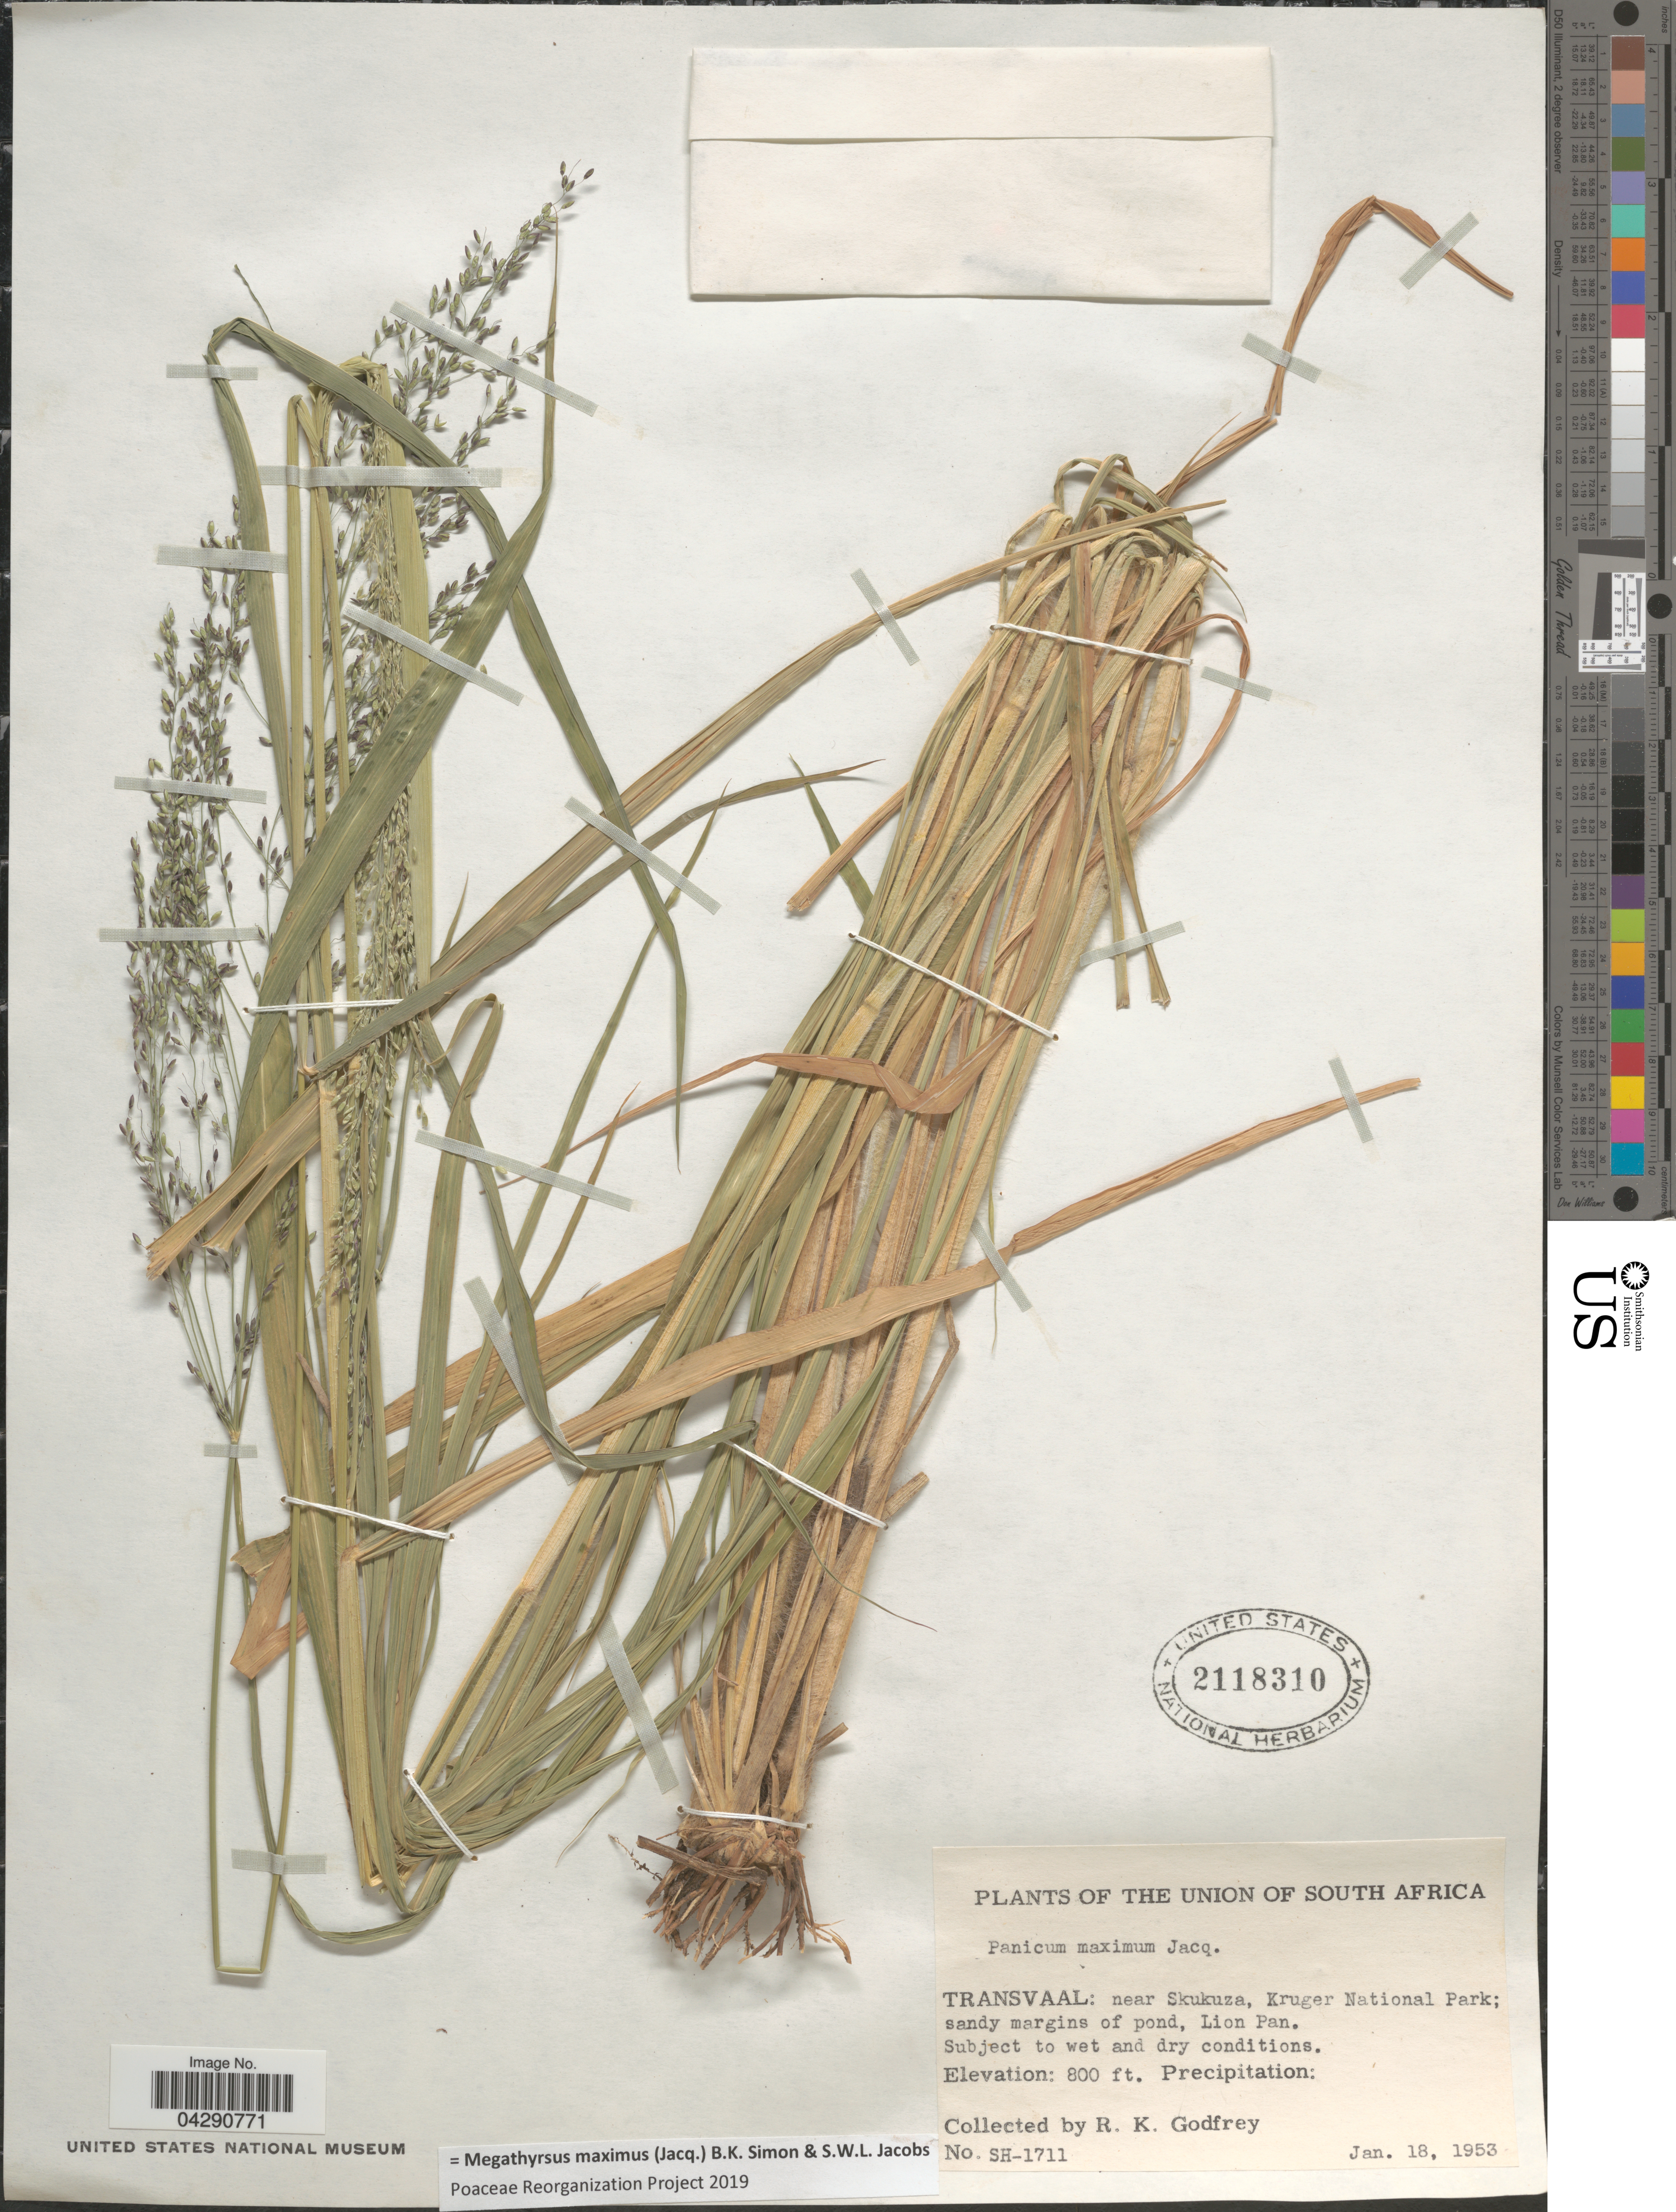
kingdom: Plantae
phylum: Tracheophyta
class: Liliopsida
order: Poales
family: Poaceae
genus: Megathyrsus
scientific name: Megathyrsus maximus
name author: (Jacq.) B.K. Simon & S.W.L. Jacobs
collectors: R. K. Godfrey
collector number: SH-1711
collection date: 1953-01-18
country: South Africa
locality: The Union of South Africa. Transvaal: near Skukuza, Kruger National Park; sandy margins of pond, Lion Pan.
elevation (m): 244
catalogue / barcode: US 2118310